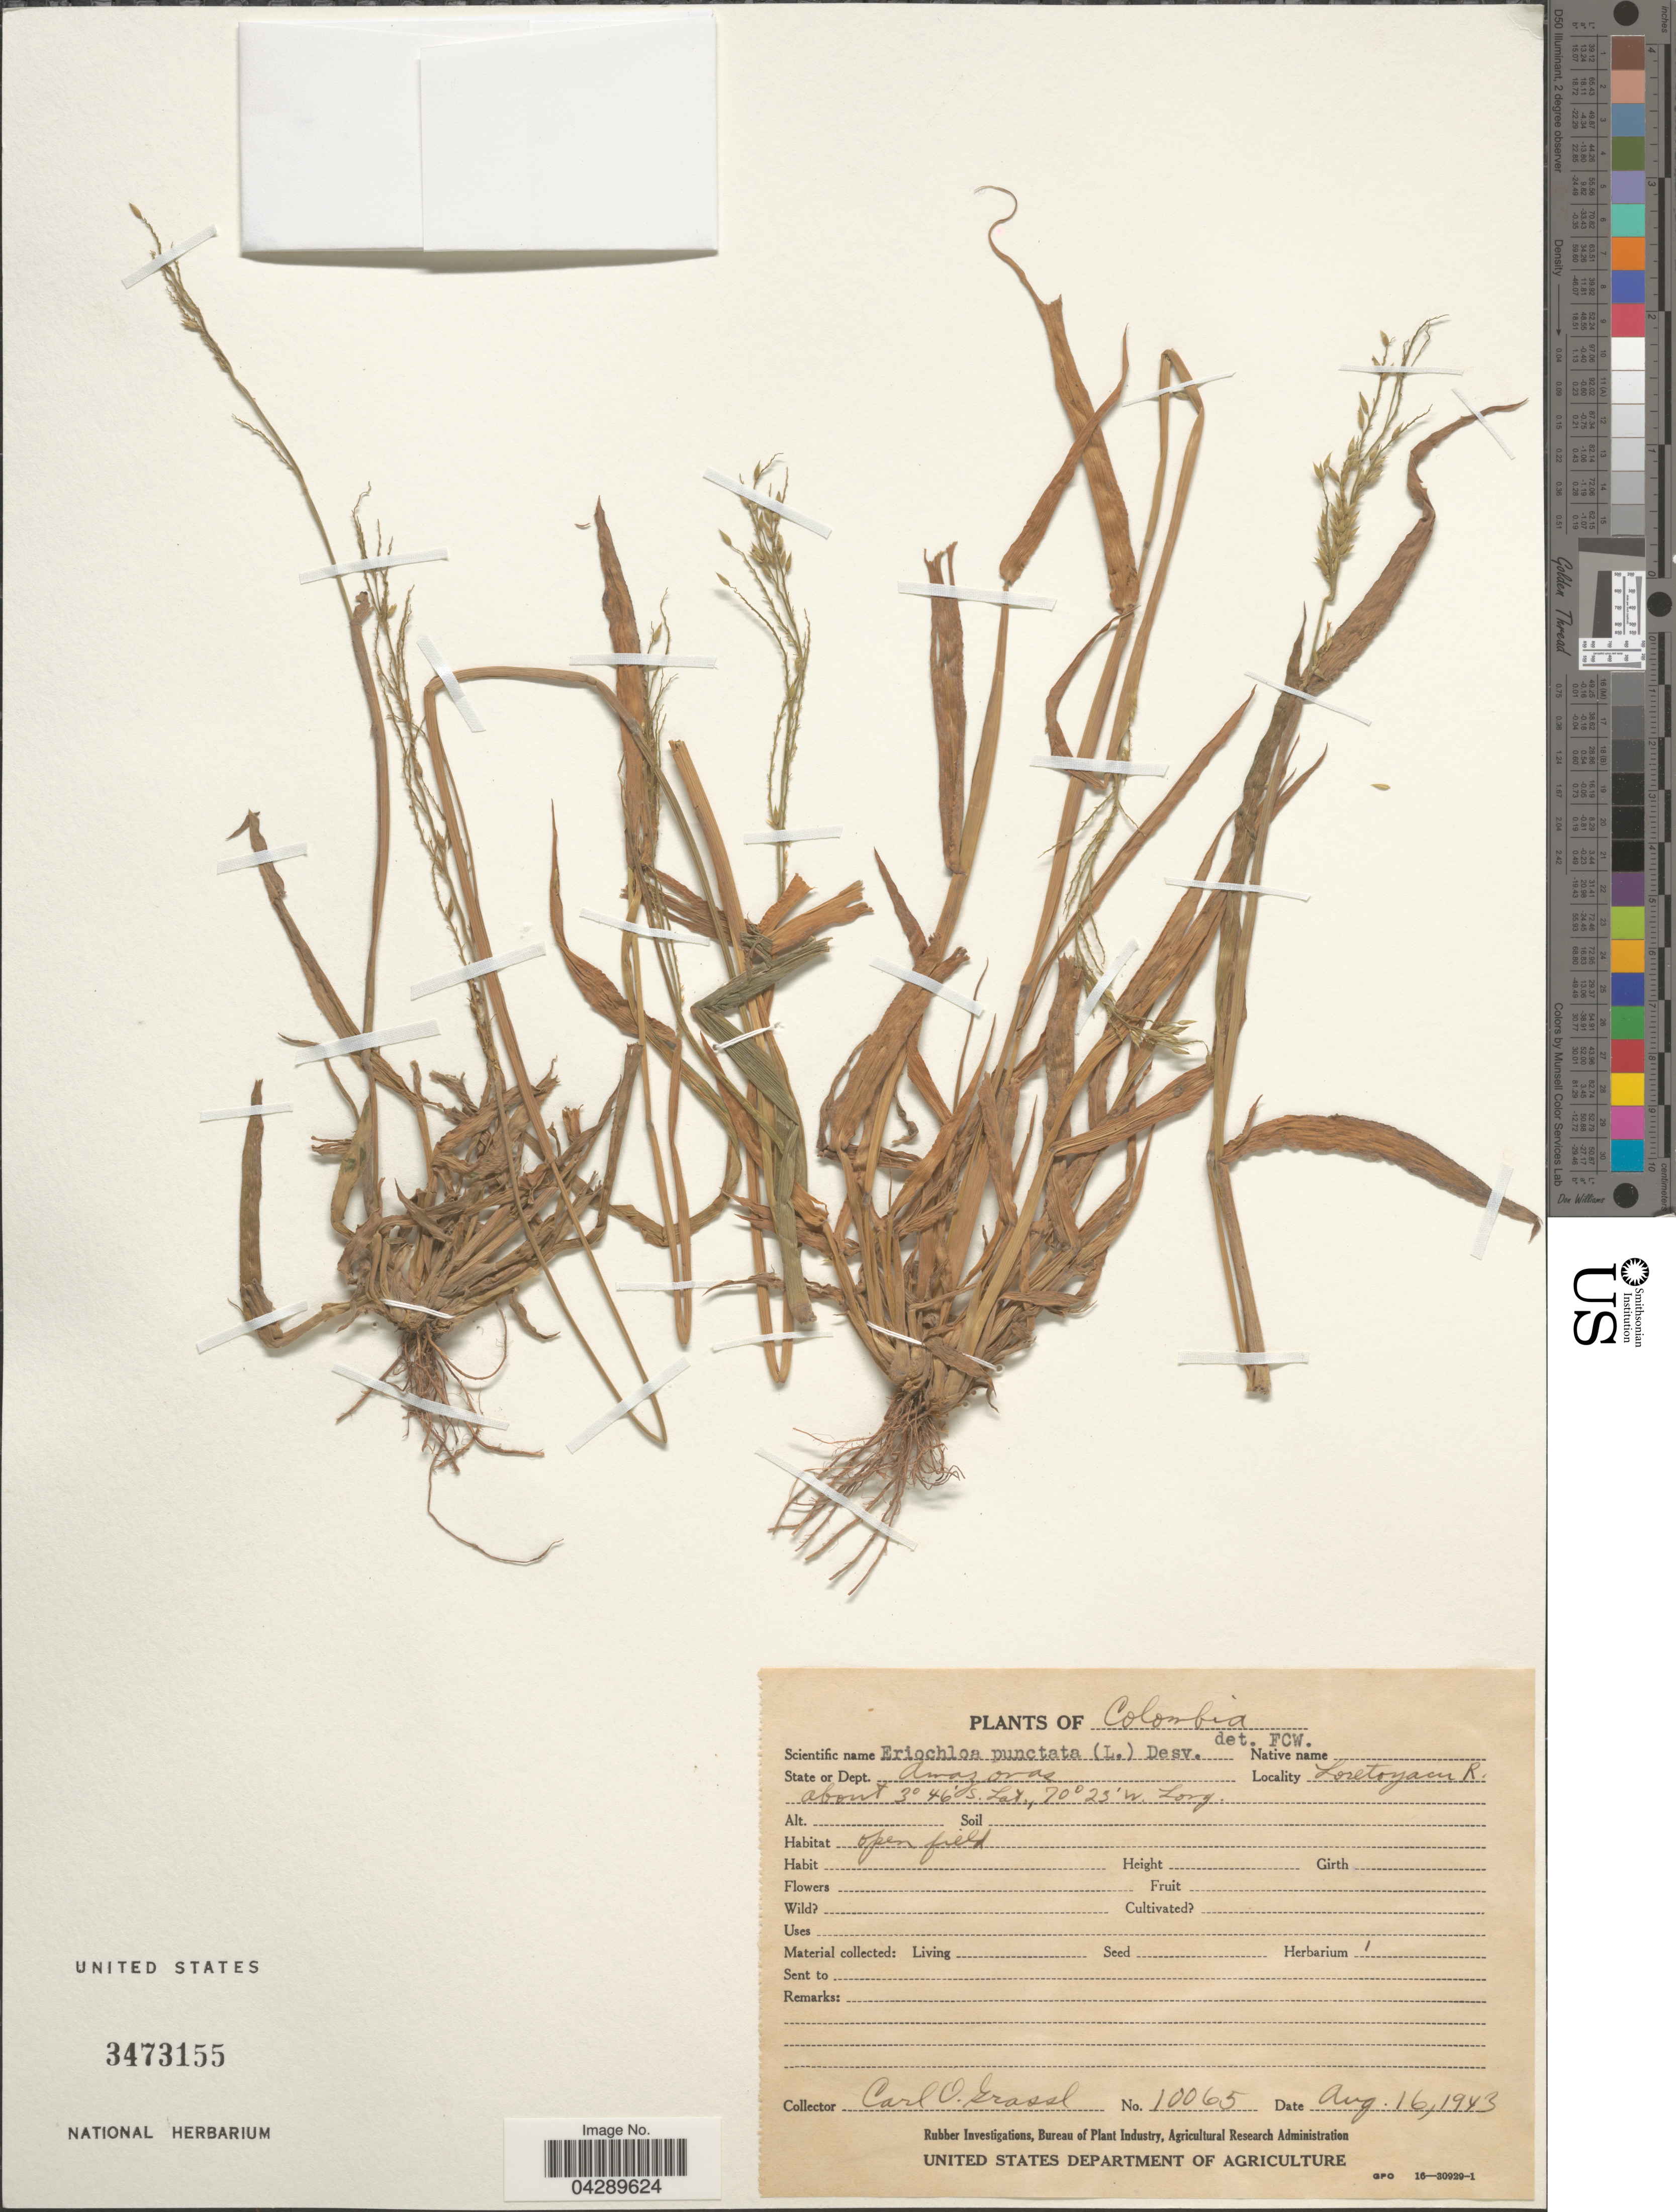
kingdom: Plantae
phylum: Tracheophyta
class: Liliopsida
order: Poales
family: Poaceae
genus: Eriochloa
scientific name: Eriochloa punctata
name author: (L.) Desv. ex Ham.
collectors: C. Grassl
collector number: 10065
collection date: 1943-08-16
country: Colombia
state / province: Amazônas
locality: State or Dept. Amazonas. Loretoyacu R.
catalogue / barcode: US 3473155